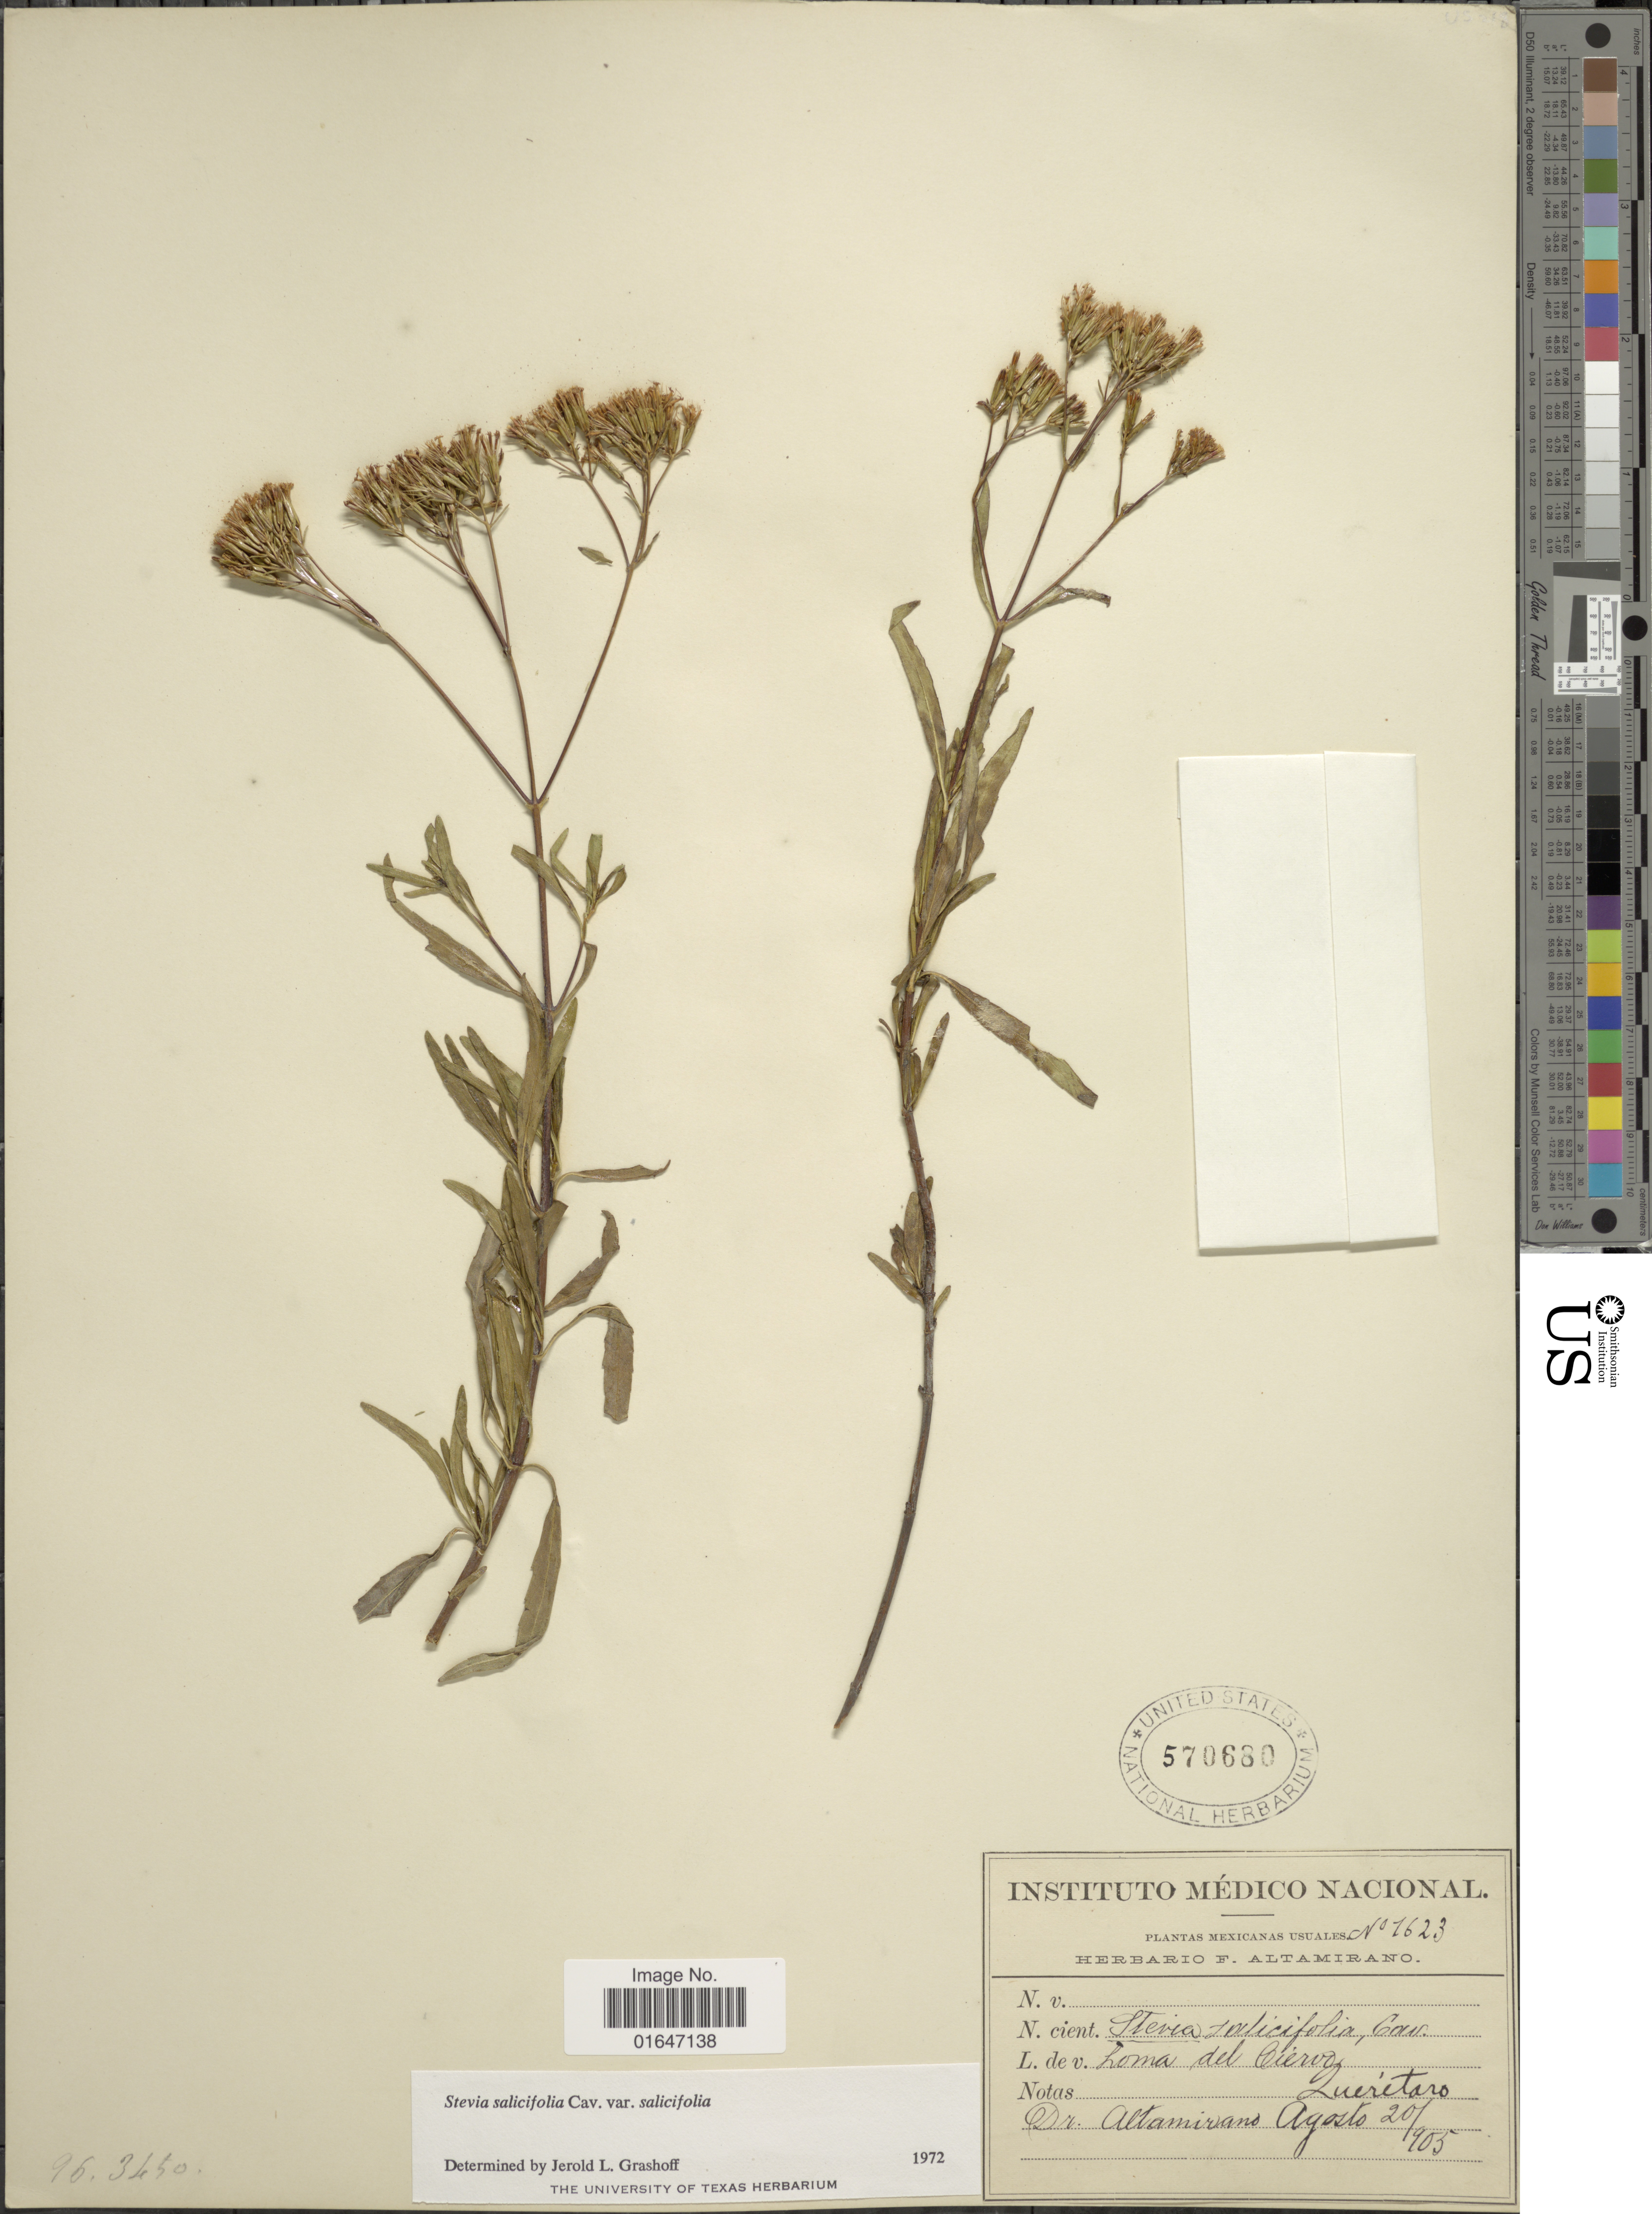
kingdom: Plantae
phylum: Tracheophyta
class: Magnoliopsida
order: Asterales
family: Asteraceae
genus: Stevia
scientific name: Stevia salicifolia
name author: Cav.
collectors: -. Altamirano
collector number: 1623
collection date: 1905-08-20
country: Mexico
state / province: Querétaro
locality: Loma del Ciervo, Queretaro.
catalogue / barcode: US 570680